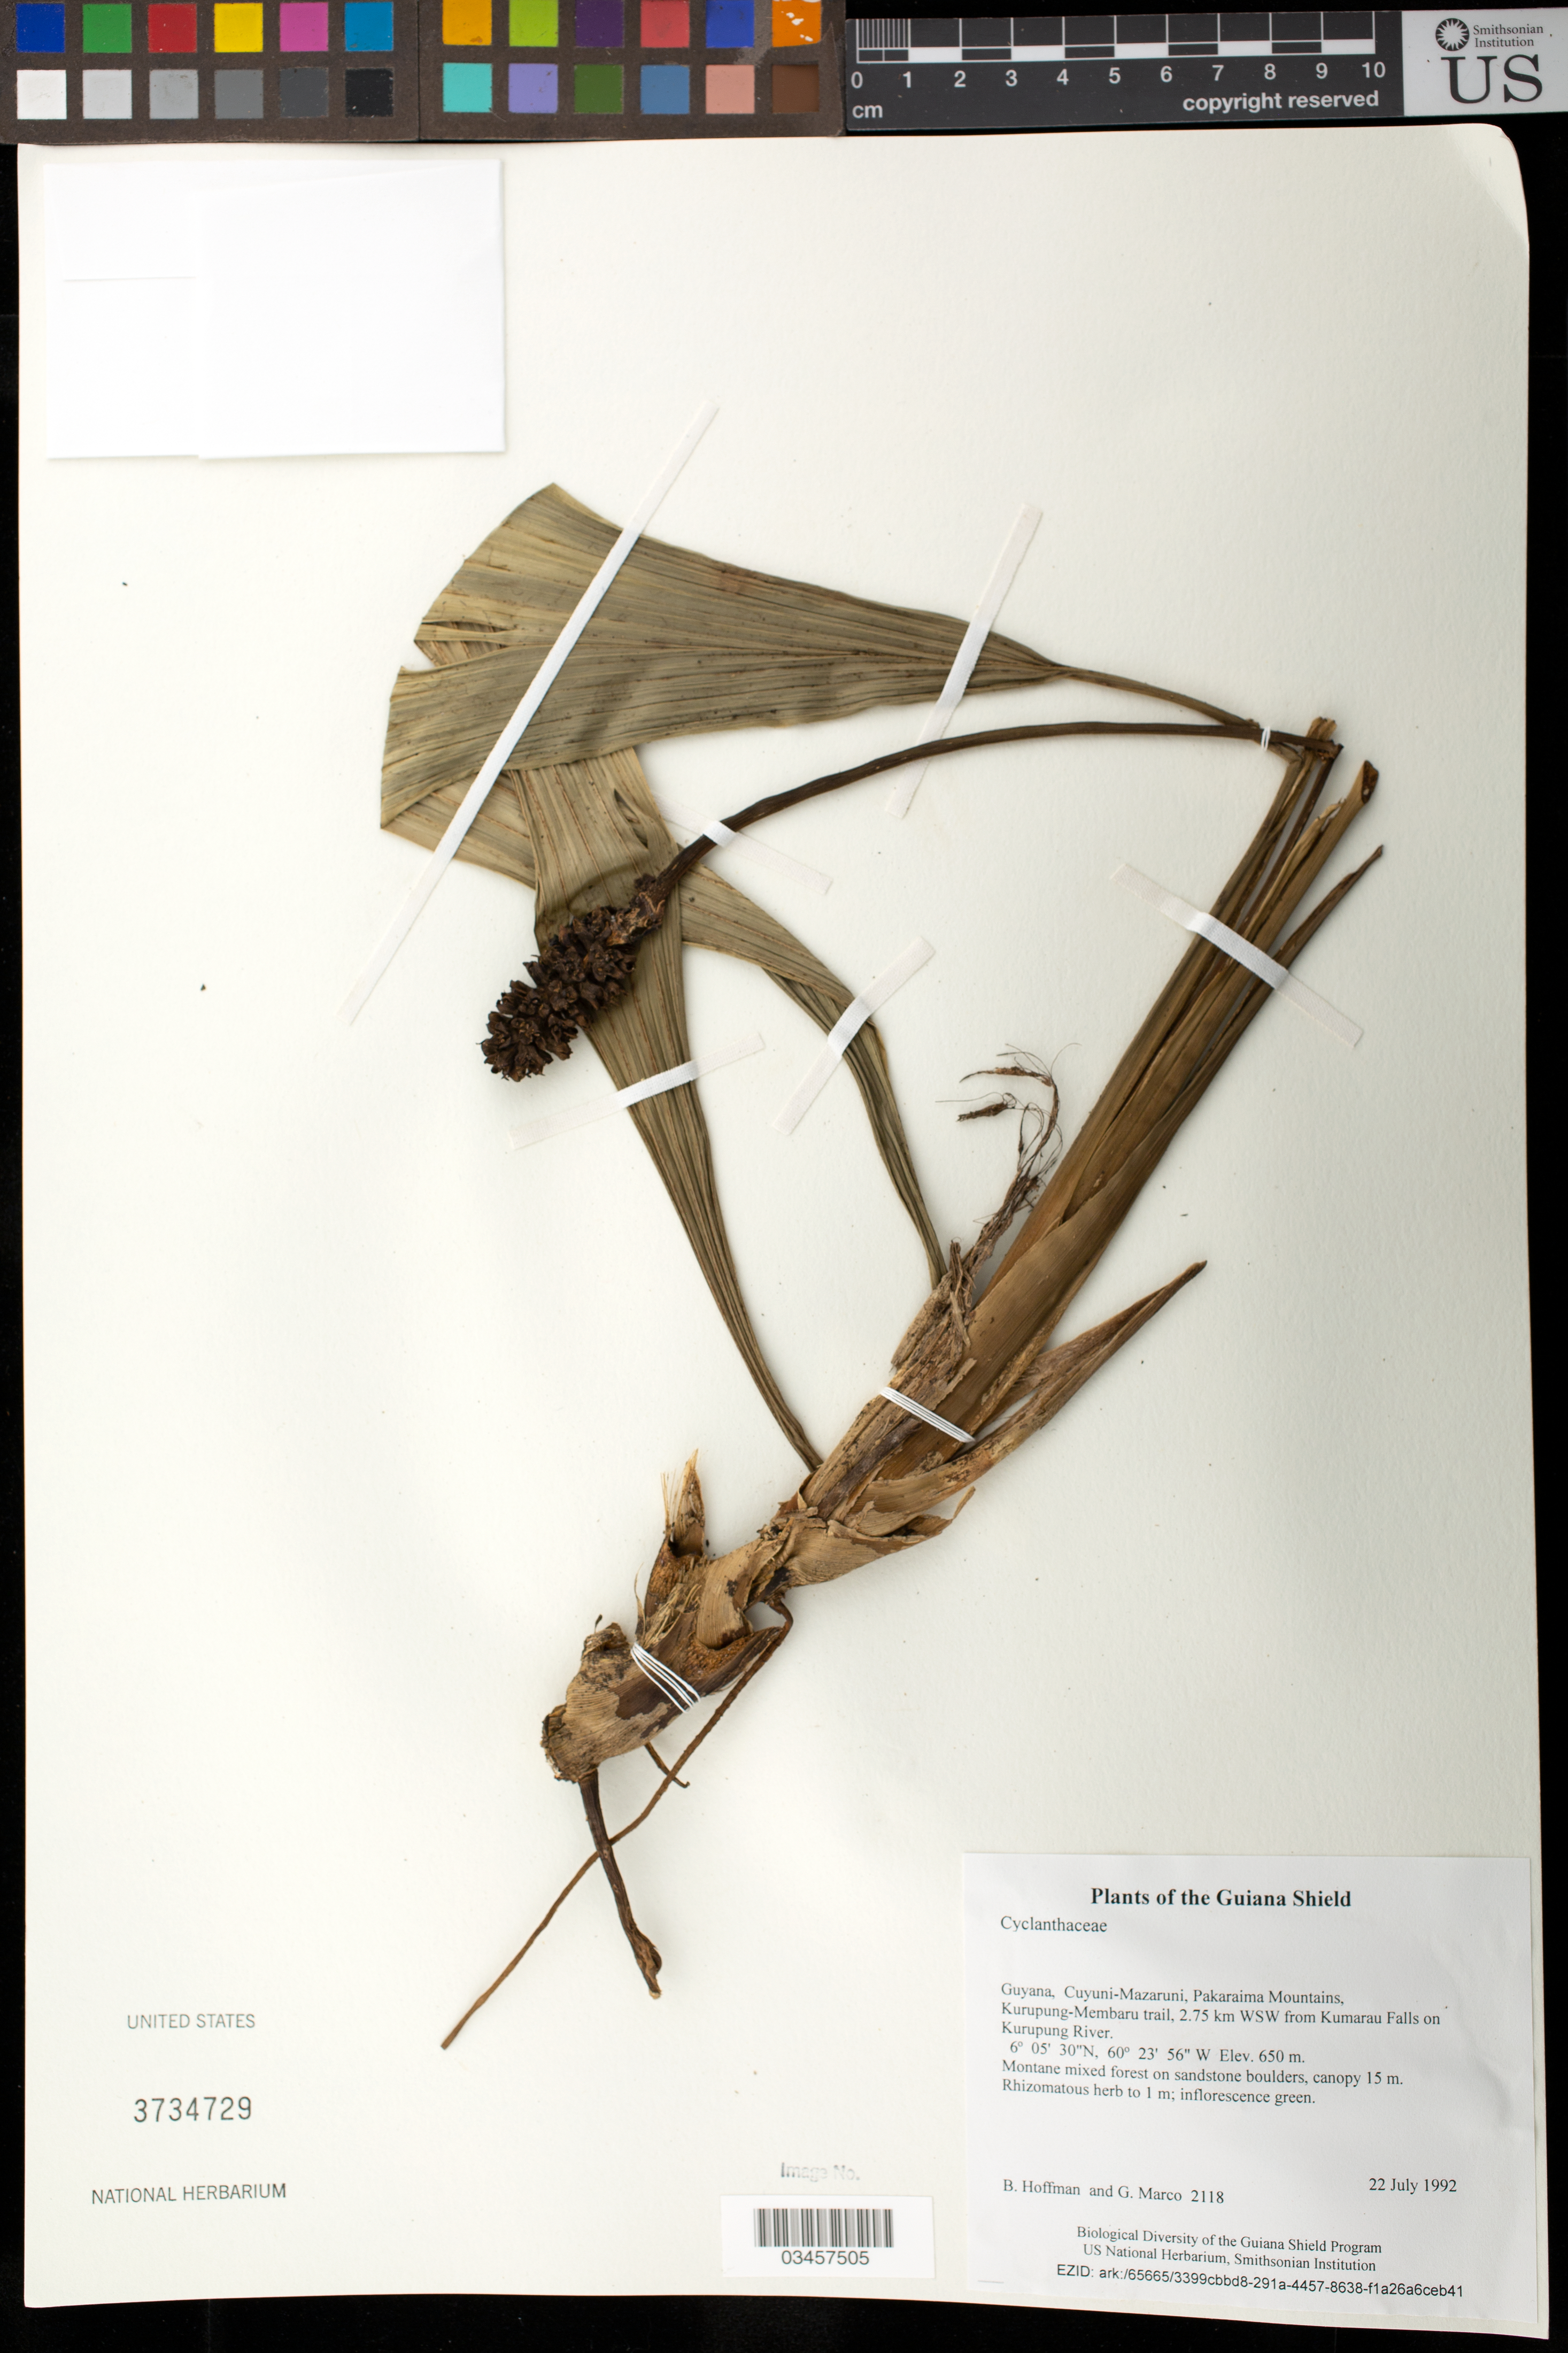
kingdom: Plantae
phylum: Tracheophyta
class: Liliopsida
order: Pandanales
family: Cyclanthaceae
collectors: B. Hoffman & G. Marco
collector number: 2118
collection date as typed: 22 July 1992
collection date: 1992-07-22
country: Guyana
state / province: Cuyuni-Mazaruni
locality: Pakaraima Mountains, Kurupung-Membaru trail, 2.75 km WSW from Kumarau Falls on Kurupung River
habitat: Montane mixed forest on sandstone boulders, canopy 15 m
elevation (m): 650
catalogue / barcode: US 3734729